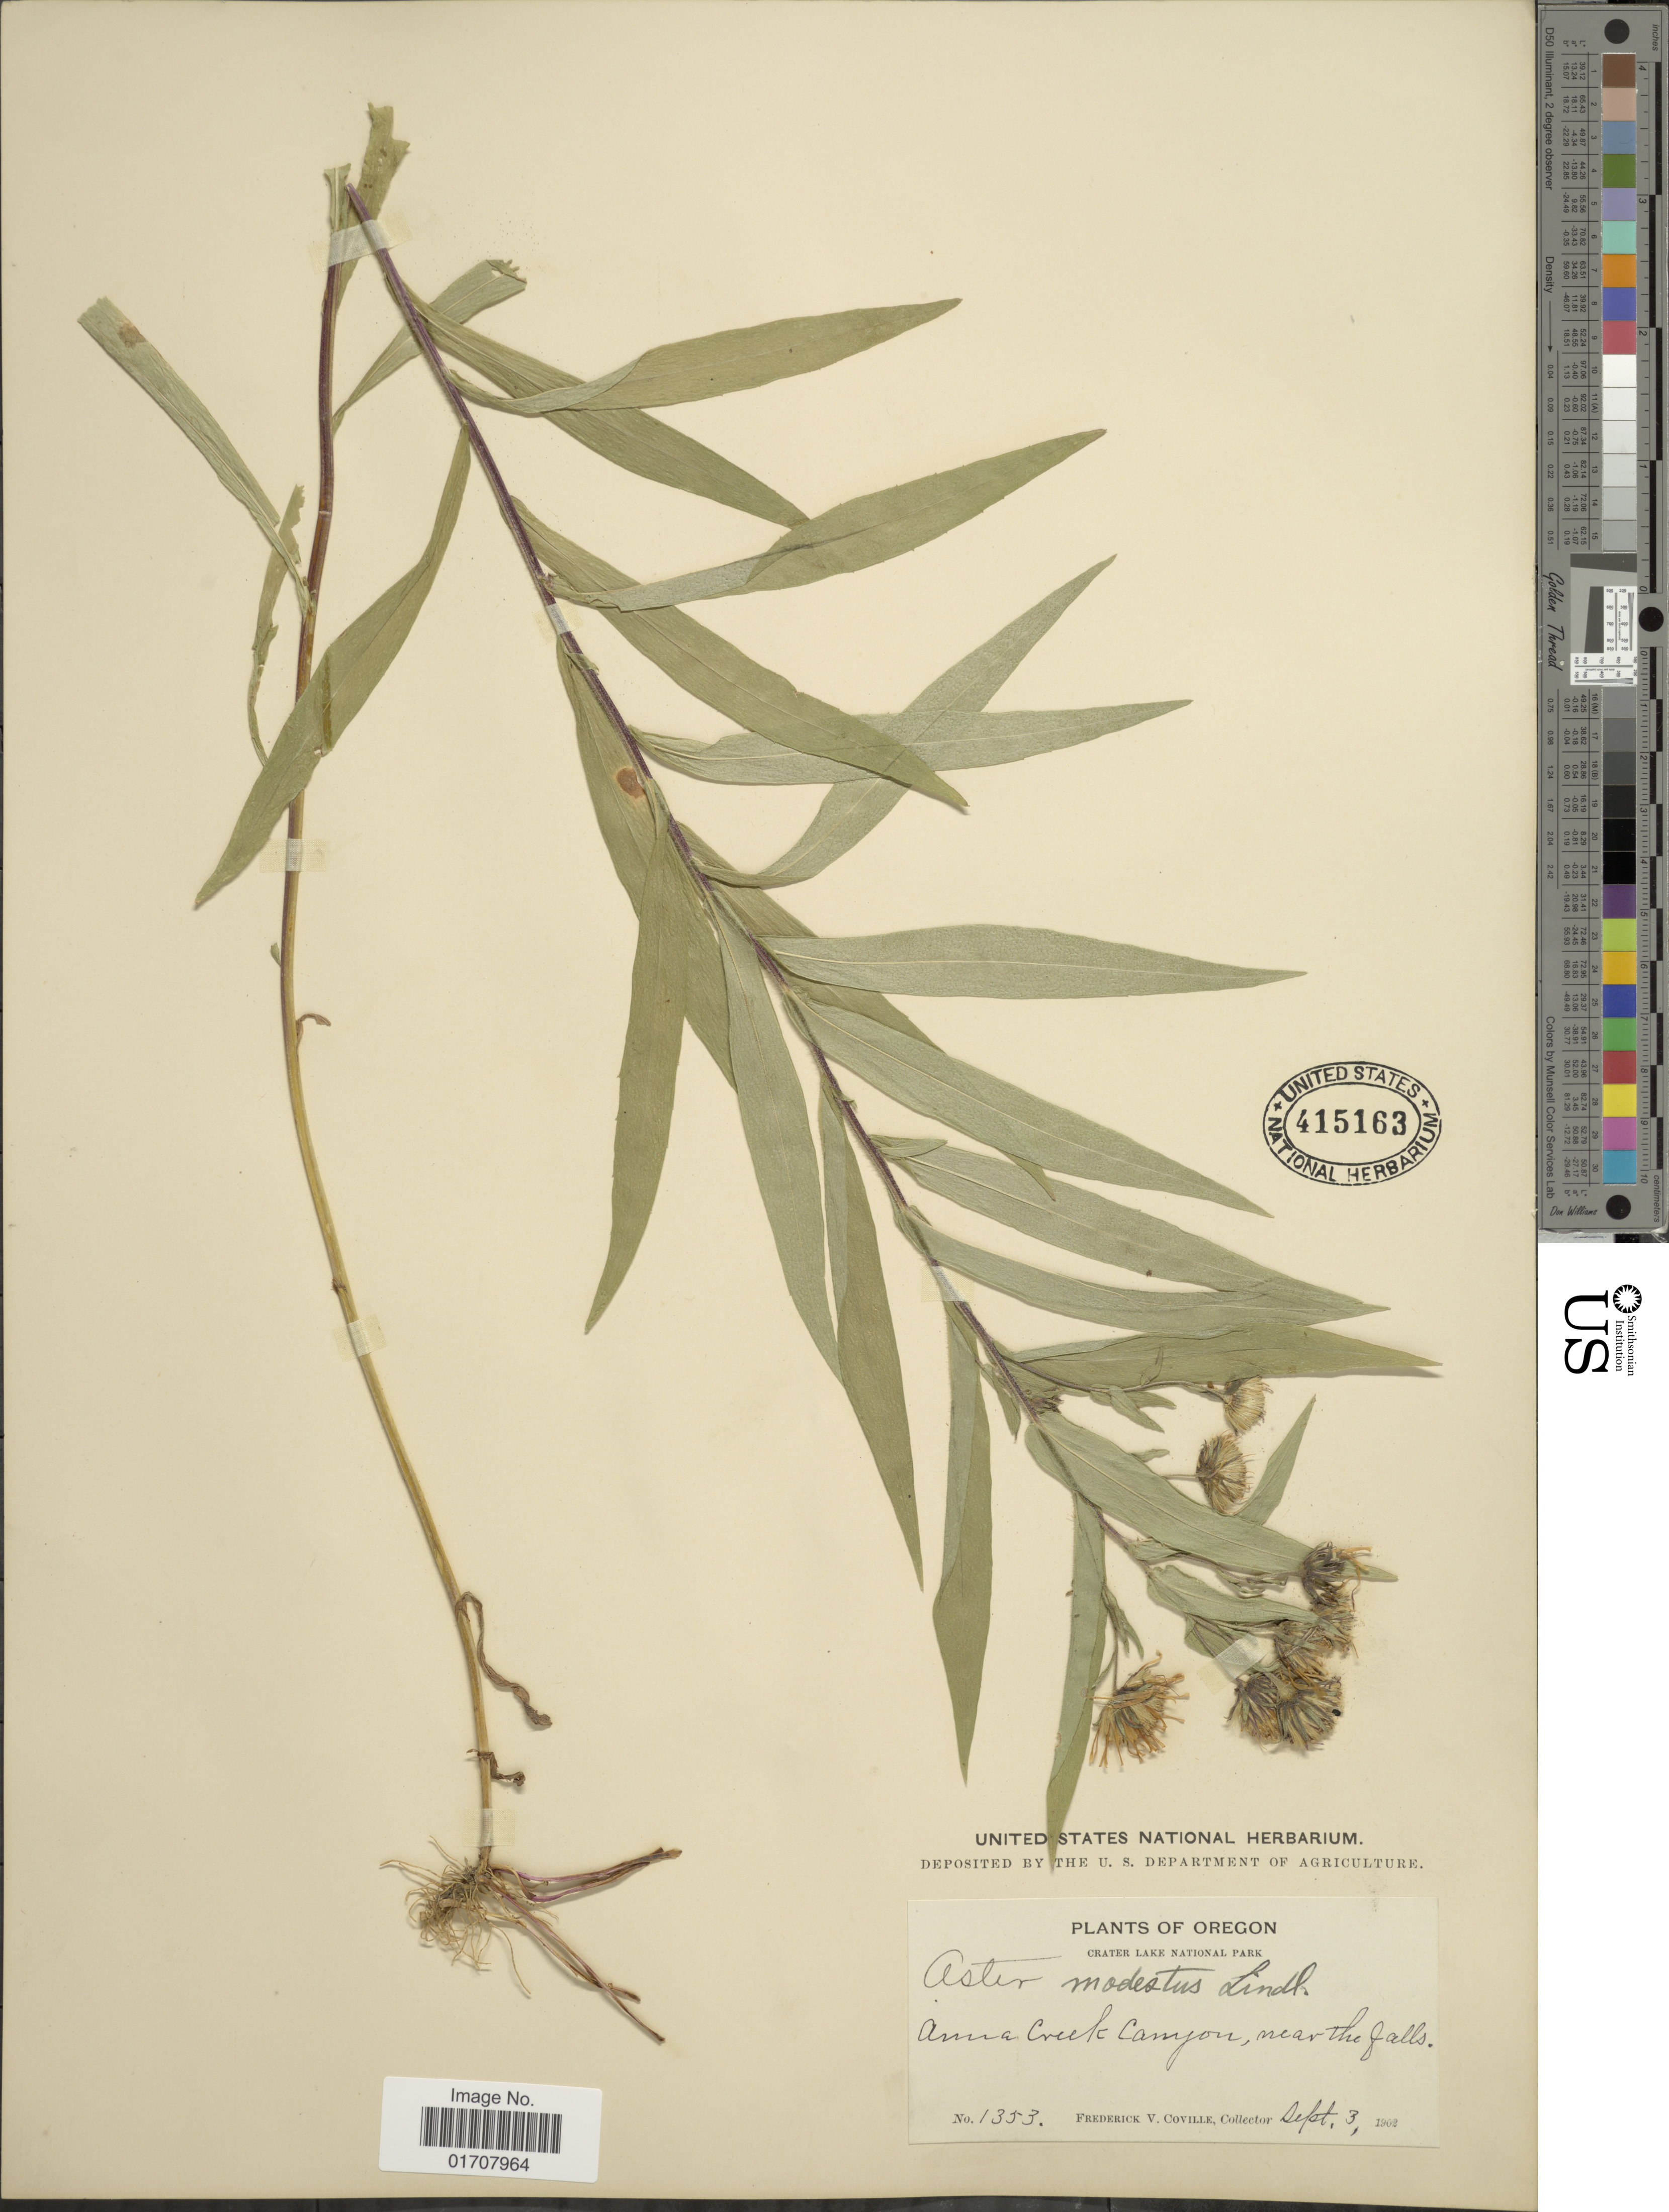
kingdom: Plantae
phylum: Tracheophyta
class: Magnoliopsida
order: Asterales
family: Asteraceae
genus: Canadanthus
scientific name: Canadanthus modestus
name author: (Lindl.) G.L. Nesom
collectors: F. V. Coville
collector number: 1353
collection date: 1902-09-03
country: United States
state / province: Oregon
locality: Crater Lake National Park, Anna Creek Canyon, near the falls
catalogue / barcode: US 415163